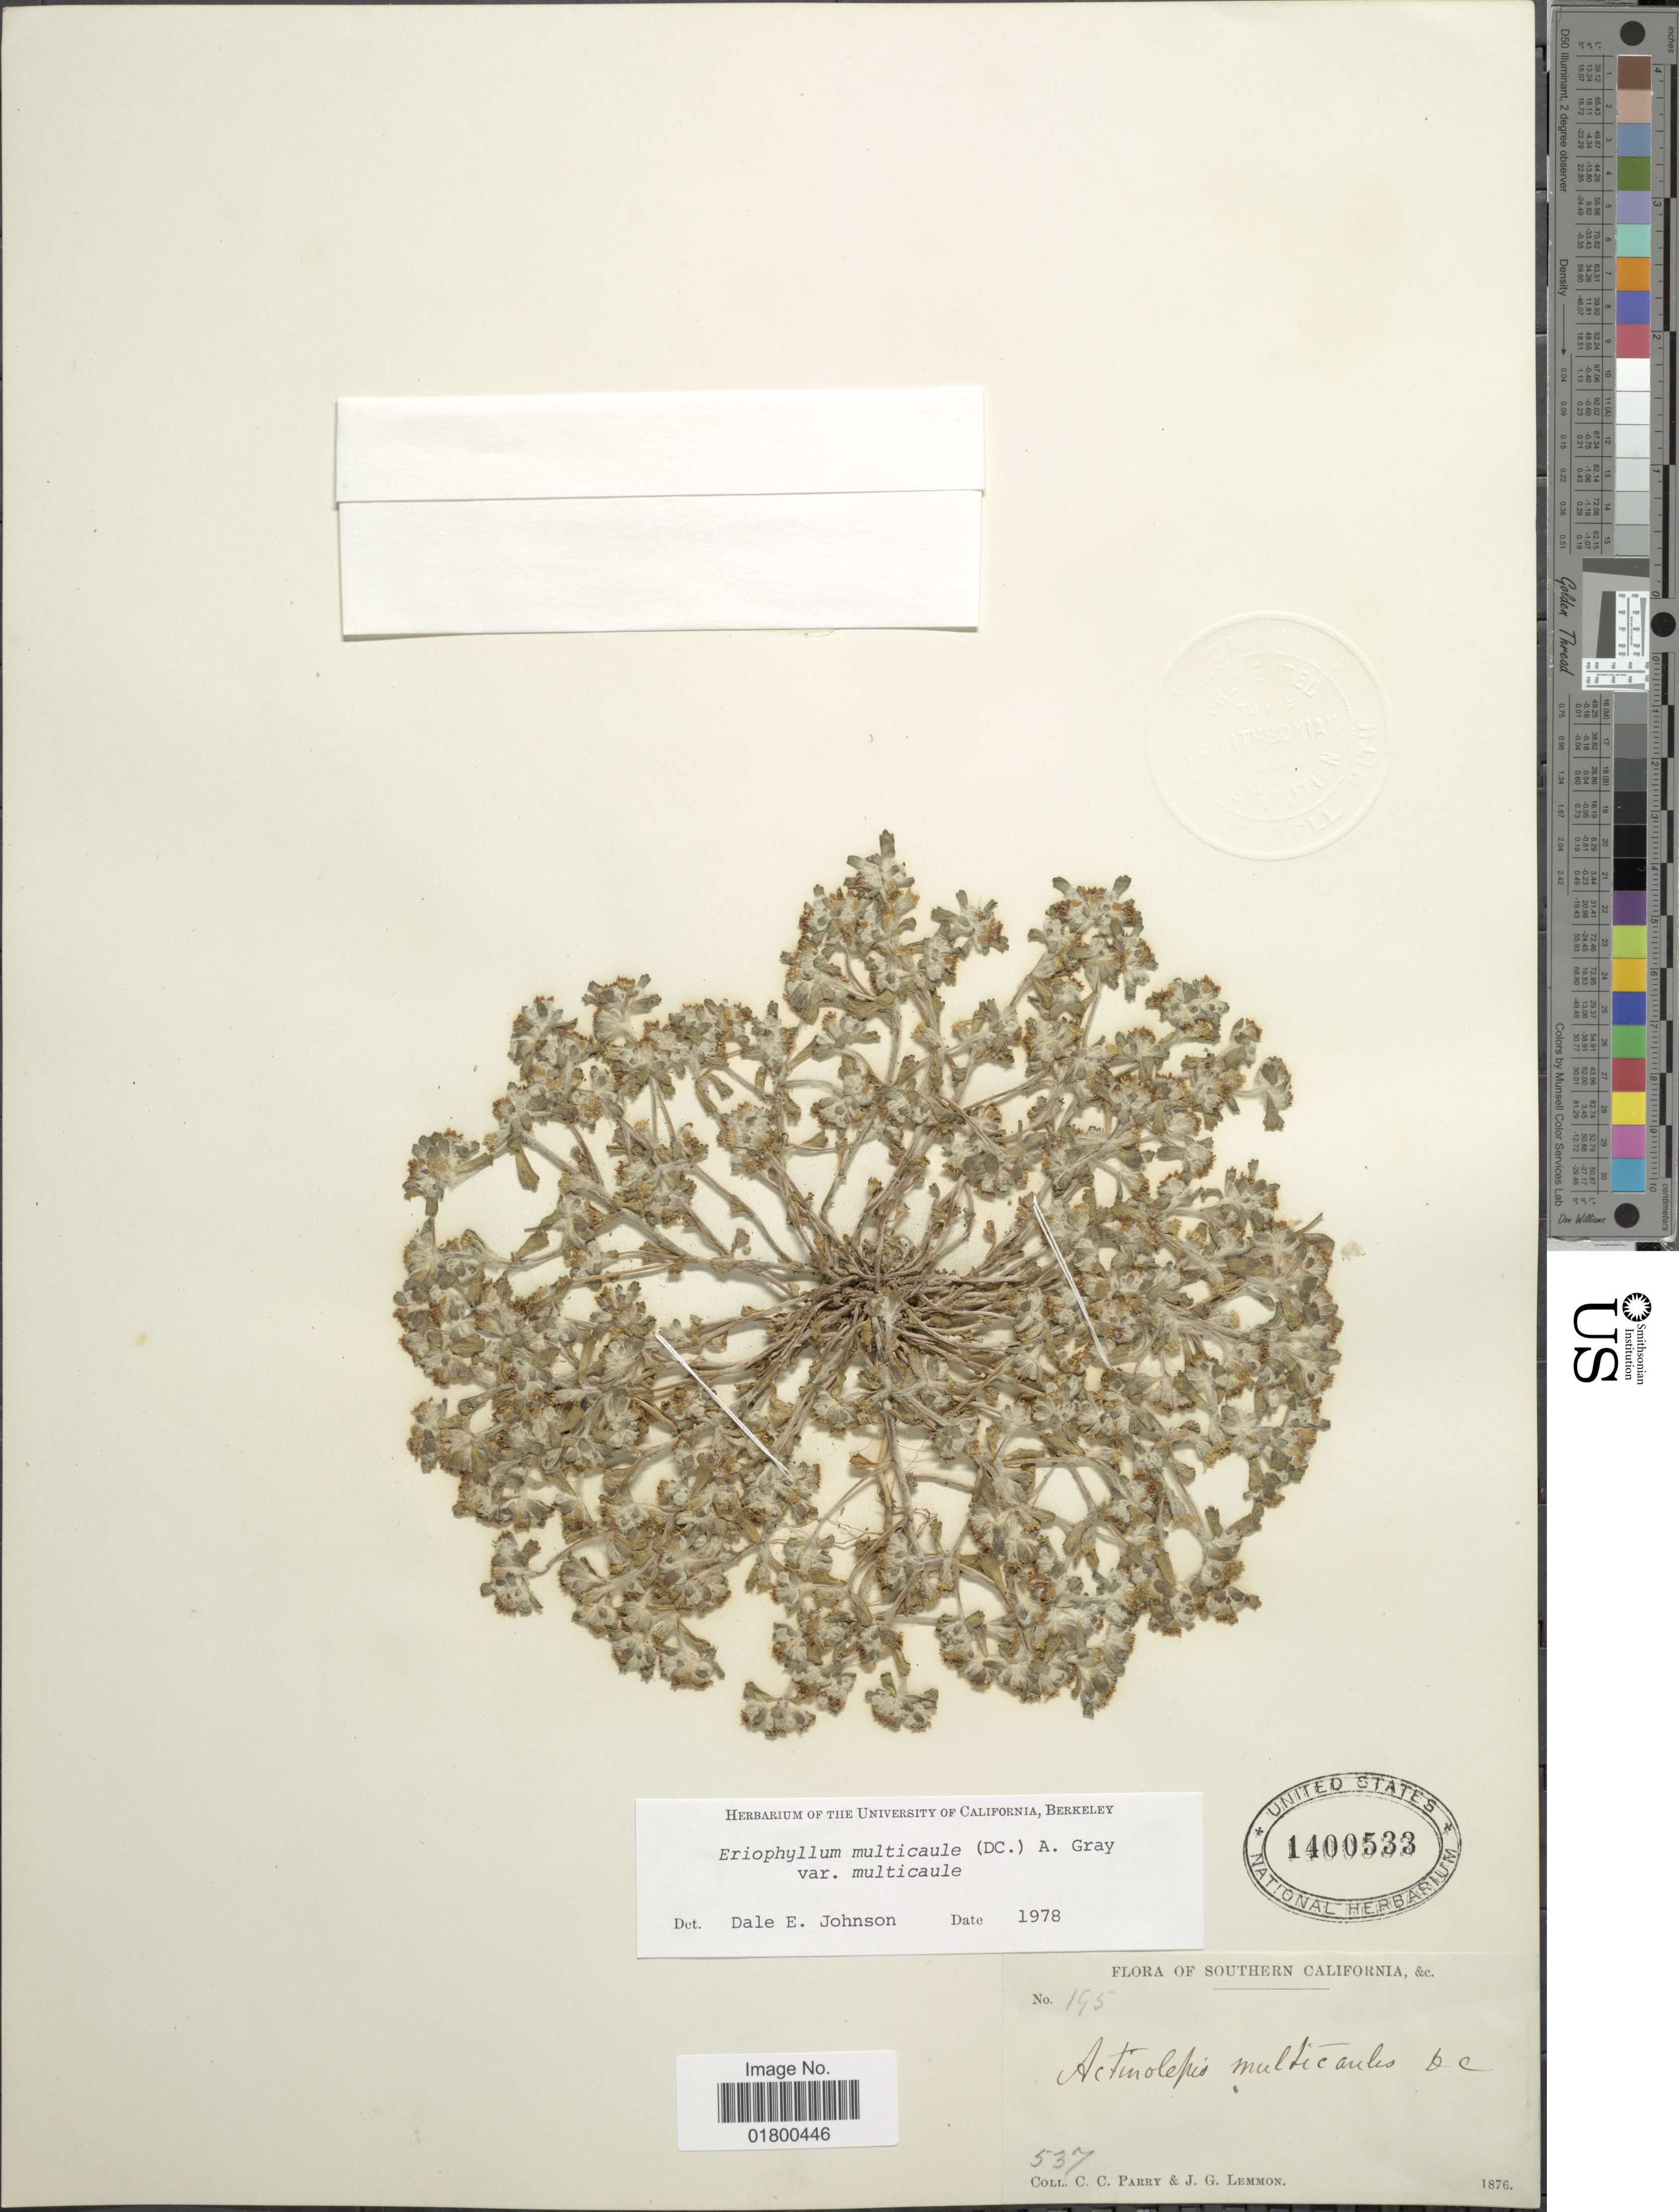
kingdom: Plantae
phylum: Tracheophyta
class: Magnoliopsida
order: Asterales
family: Asteraceae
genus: Eriophyllum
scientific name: Eriophyllum multicaule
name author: (DC.) A. Gray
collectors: C. C. Parry & J. Lemmon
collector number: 195/537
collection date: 1876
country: United States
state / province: California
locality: Southern California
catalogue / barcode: US 1400533